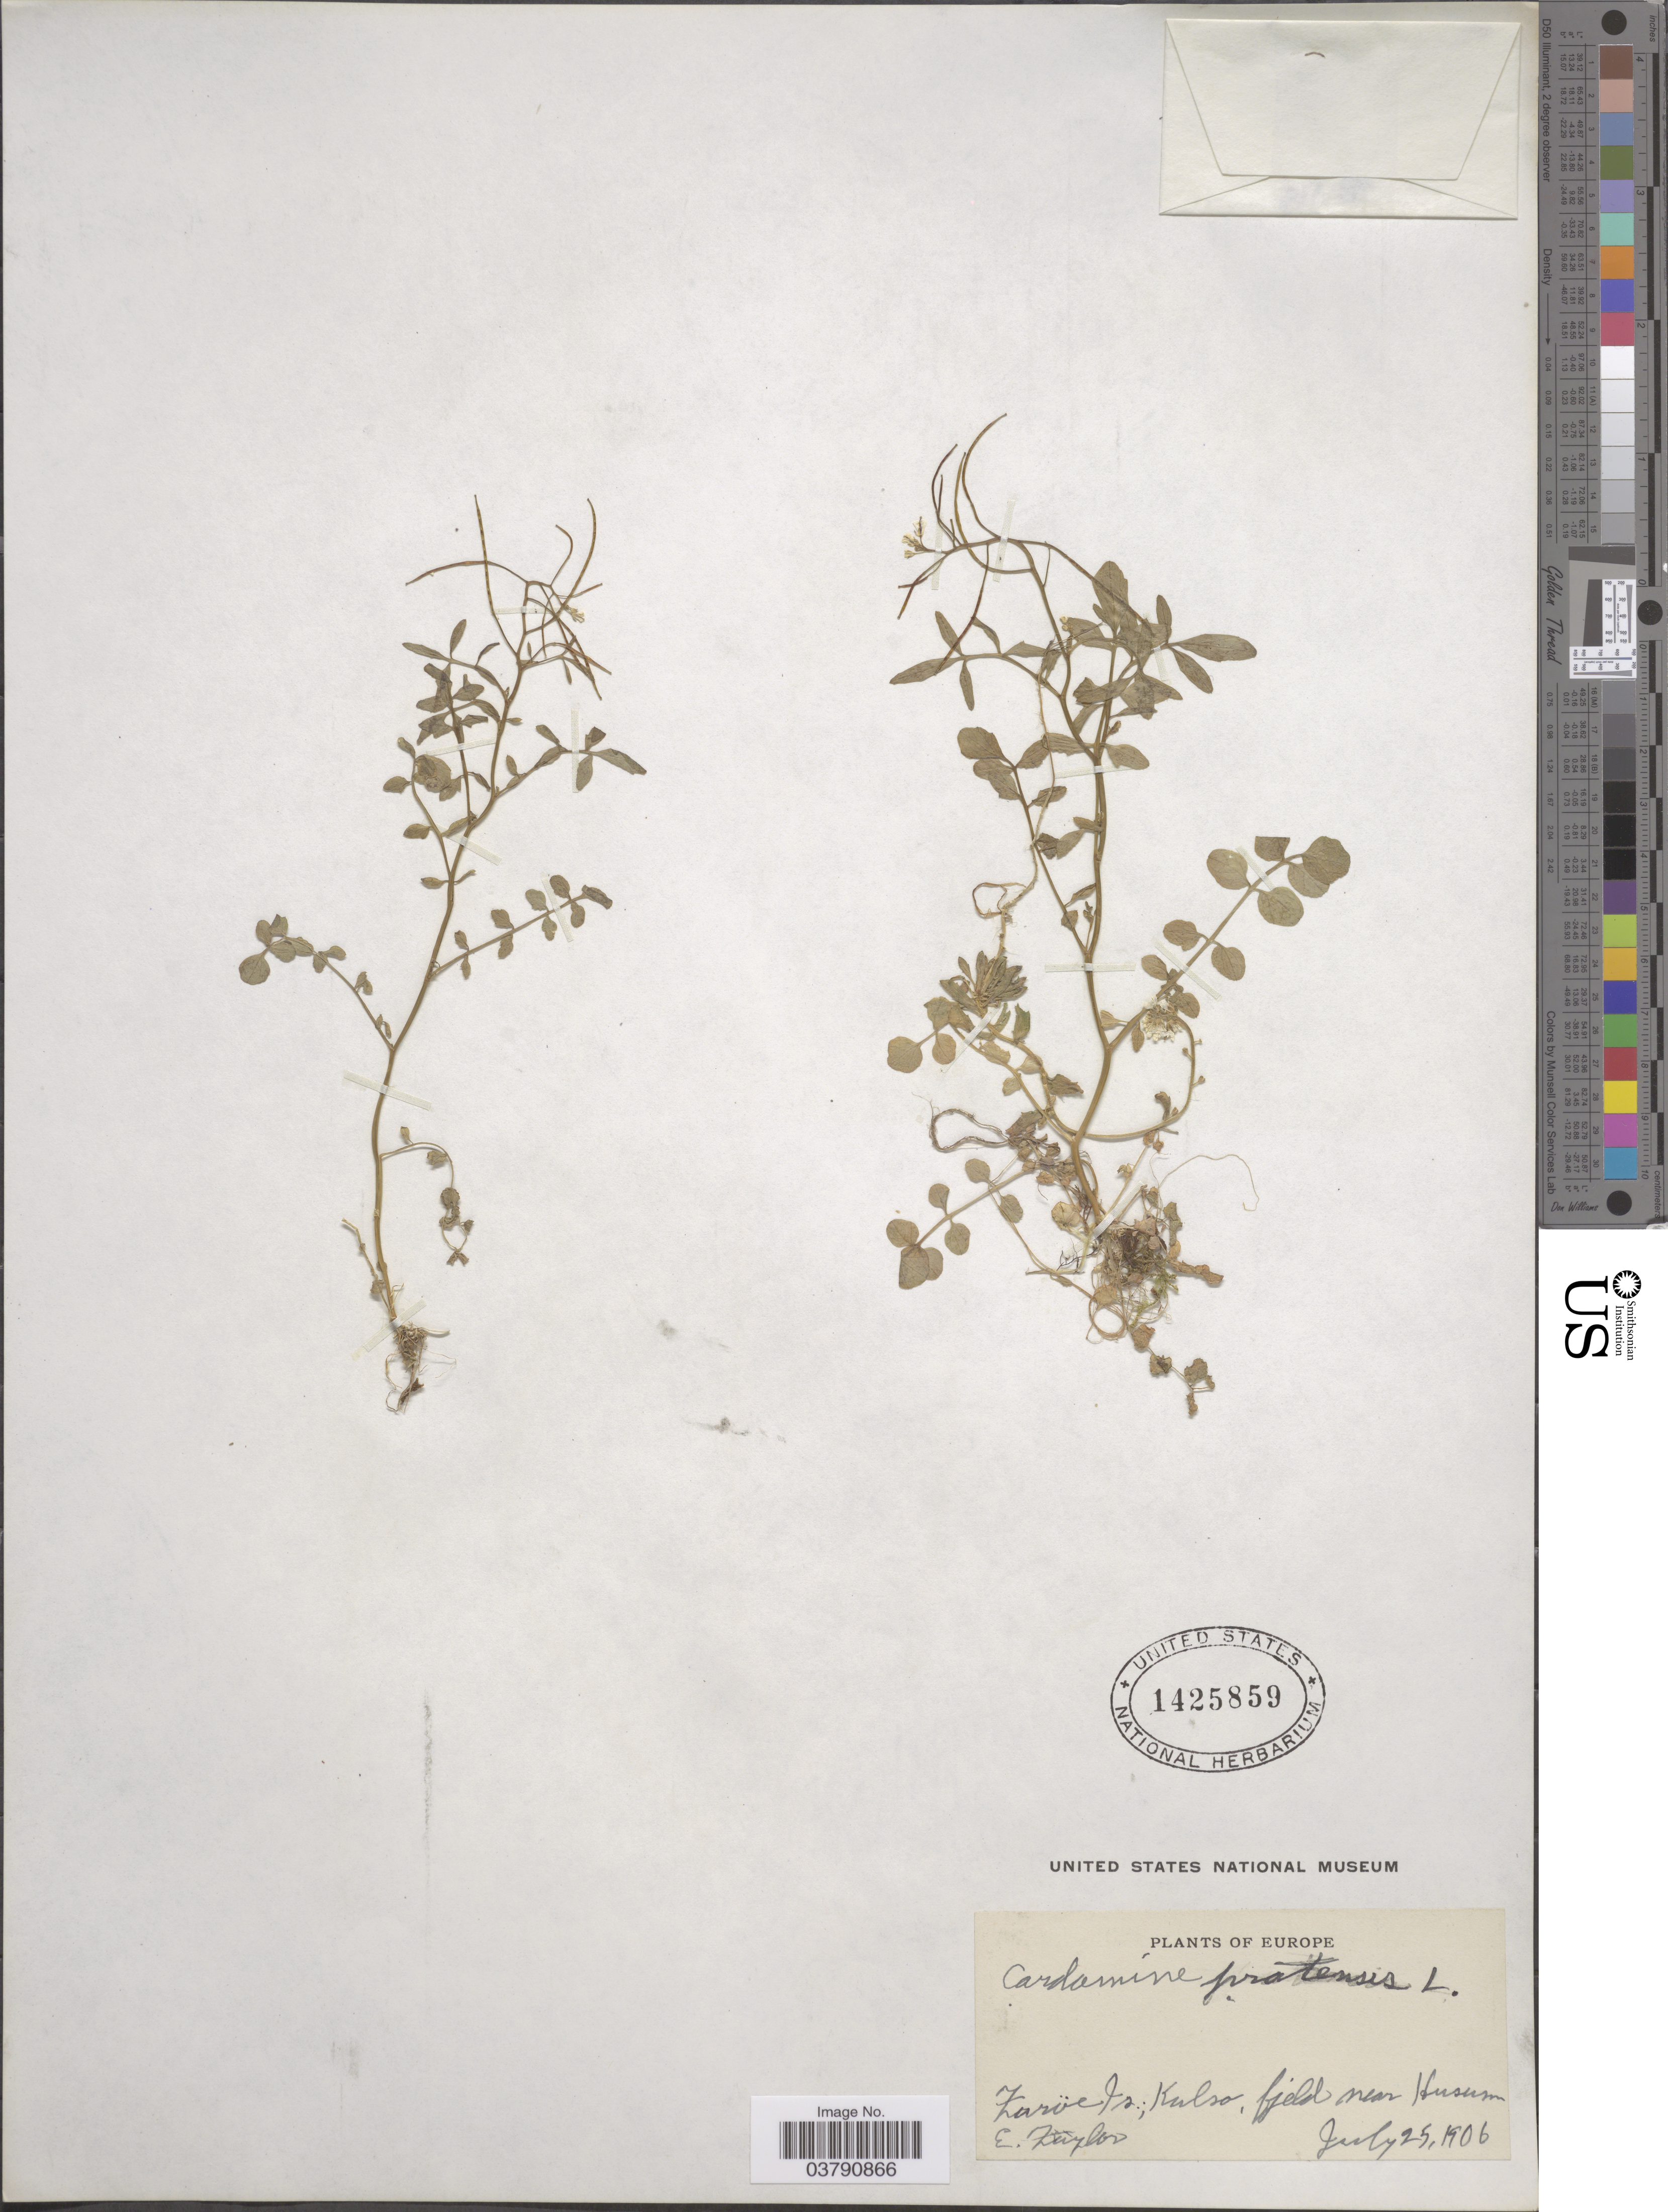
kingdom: Plantae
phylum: Tracheophyta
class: Magnoliopsida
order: Brassicales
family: Brassicaceae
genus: Cardamine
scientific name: Cardamine pratensis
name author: L.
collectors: E. Taylor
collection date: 1906-07-25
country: Faroe Islands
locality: Faroe Is.; Kulso, field near Husum.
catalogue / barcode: US 1425859